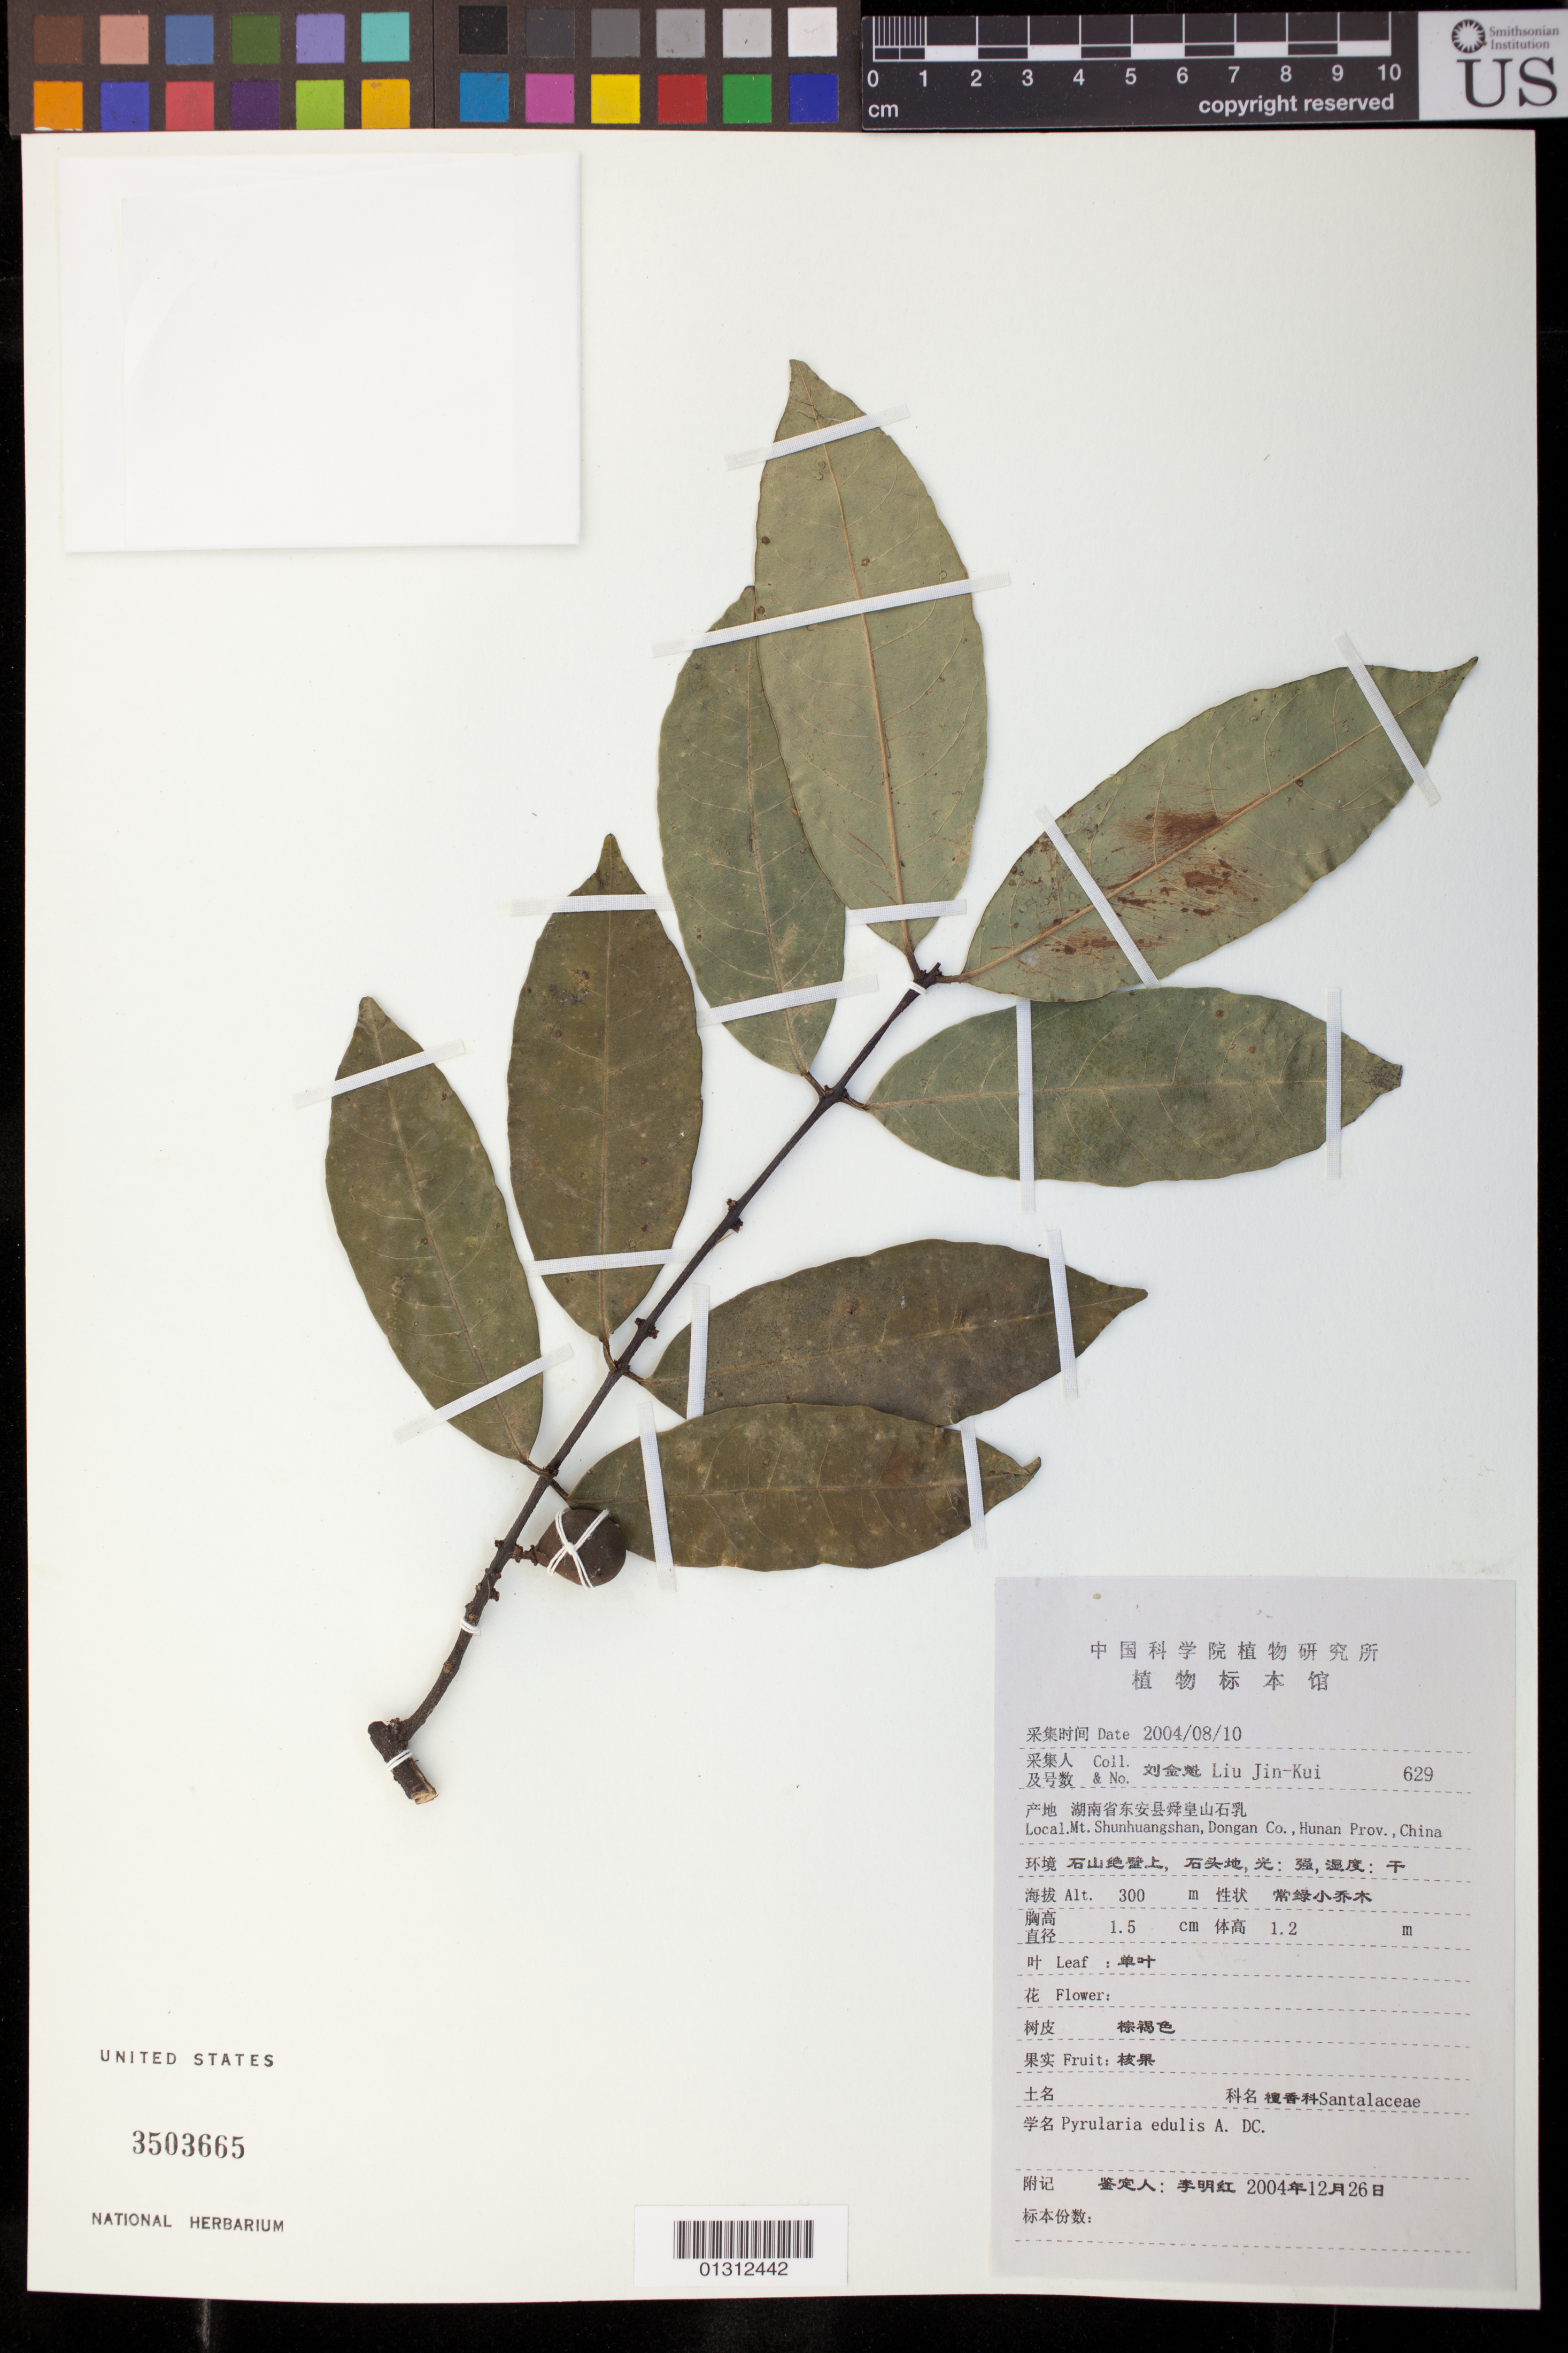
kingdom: Plantae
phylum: Tracheophyta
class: Magnoliopsida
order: Santalales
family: Cervantesiaceae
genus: Pyrularia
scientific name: Pyrularia edulis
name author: (Wall.) A. DC.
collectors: Liu Jin-Kui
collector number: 629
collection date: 2004-08-10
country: China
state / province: Hunan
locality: Mt. Shunhuangshan, Dongan Co.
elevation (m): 300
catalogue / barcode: US 3503665